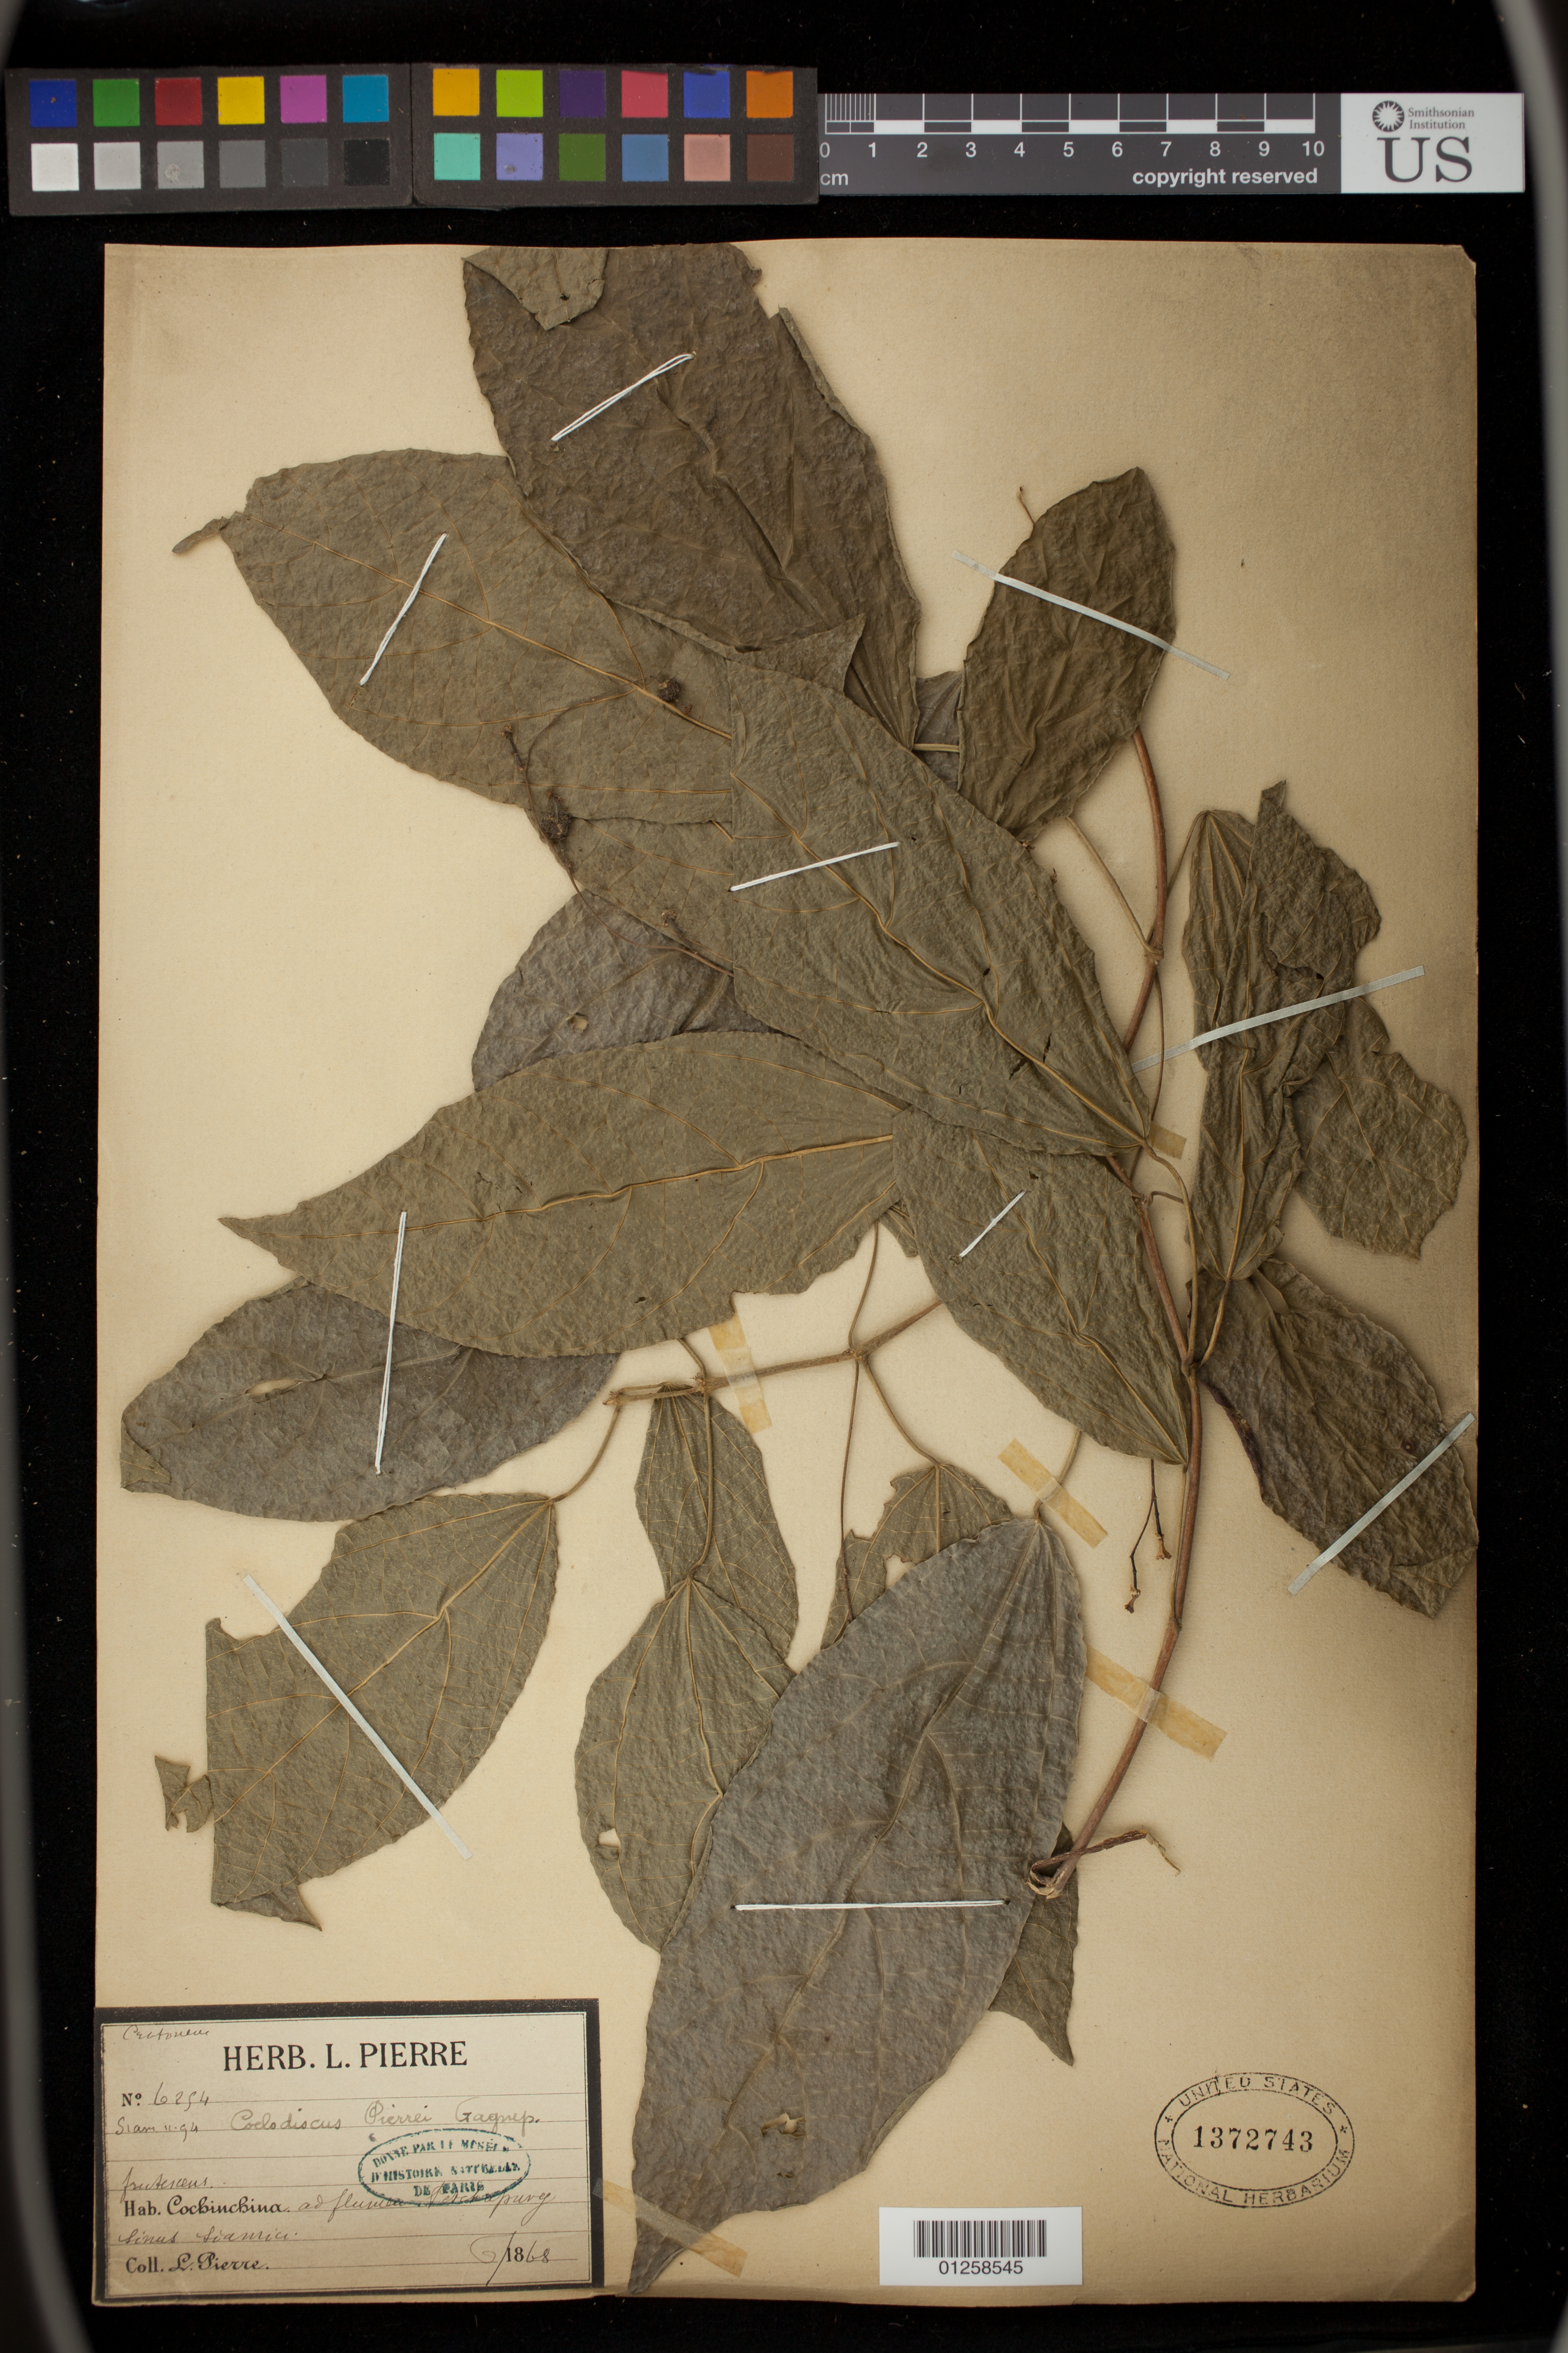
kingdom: Plantae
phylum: Tracheophyta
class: Magnoliopsida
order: Malpighiales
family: Phyllanthaceae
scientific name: Coelodiscus pierrei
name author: Gagnep.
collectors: H. L. Pierre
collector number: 6254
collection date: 1868-06-01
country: Vietnam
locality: Cochinchina.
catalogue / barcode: US 1372743